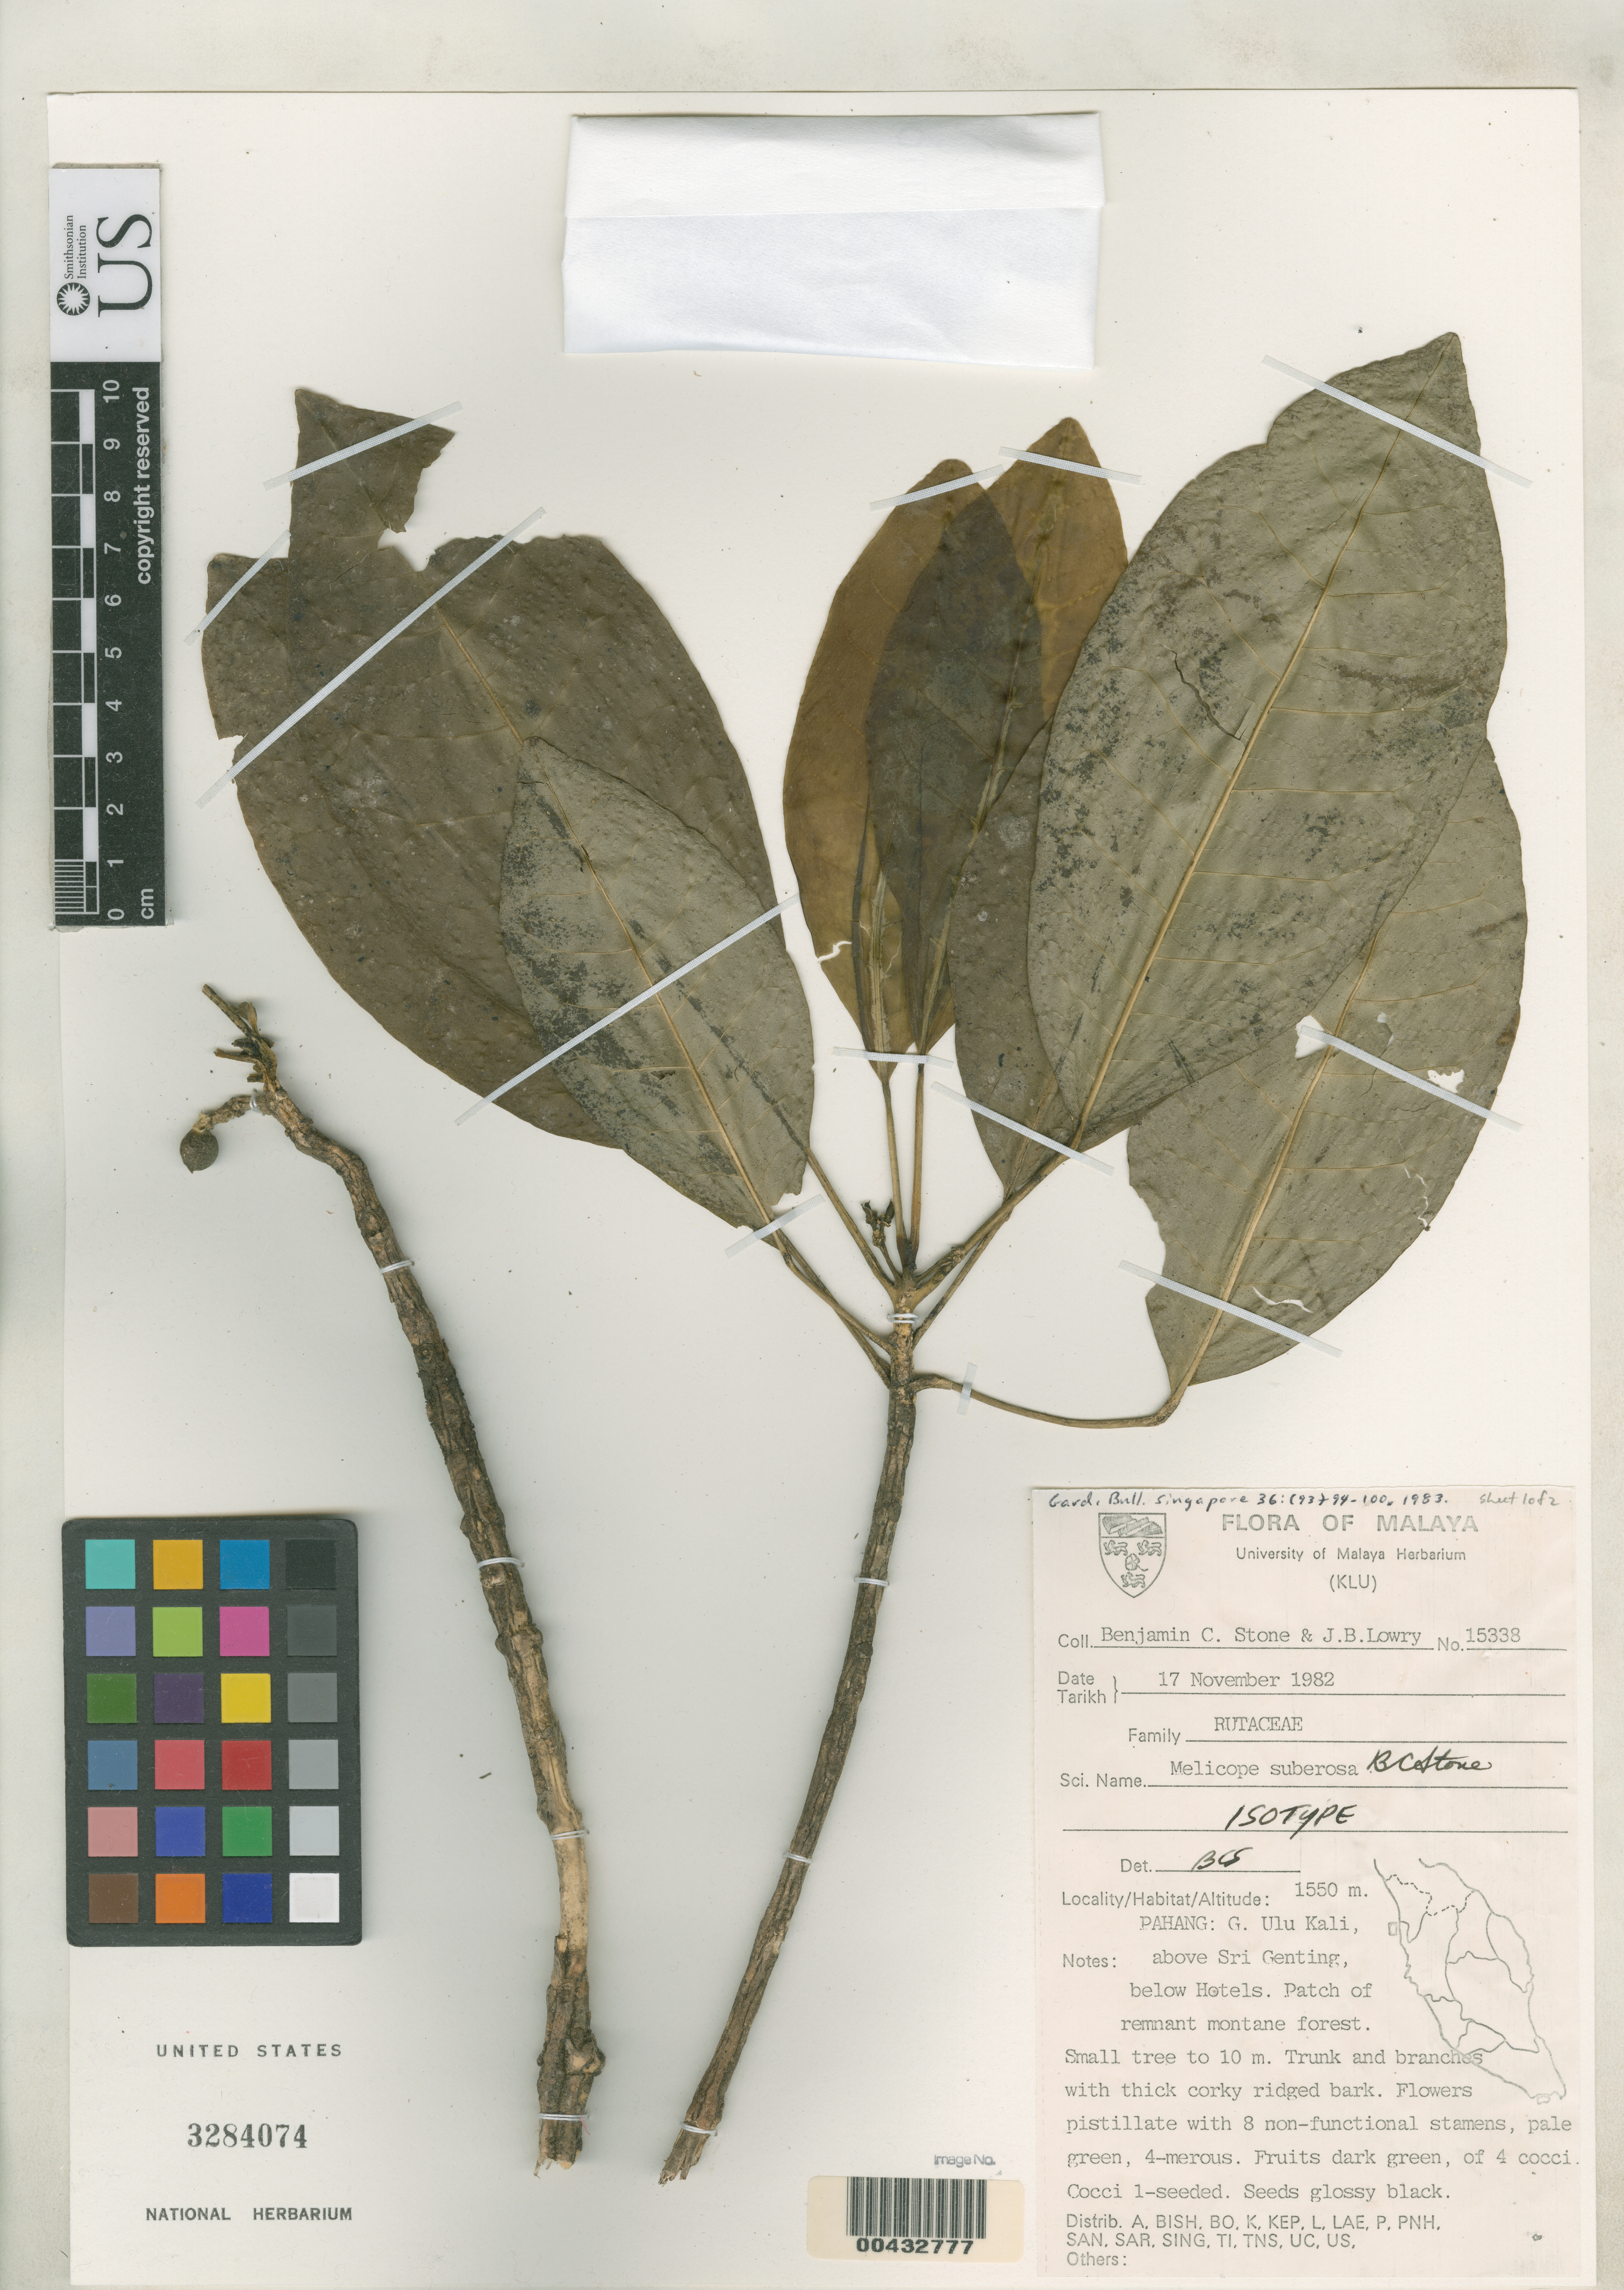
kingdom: Plantae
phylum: Tracheophyta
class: Magnoliopsida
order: Sapindales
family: Rutaceae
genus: Melicope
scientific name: Melicope suberosa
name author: B.C. Stone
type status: Isotype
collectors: B. C. Stone & J. Lowry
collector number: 15338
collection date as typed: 17 Nov 1982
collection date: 1982-11-17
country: Malaysia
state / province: Pahang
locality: G. Uli Kali, above Sri Genting, below hotels. [Malay Peninsula]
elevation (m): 1550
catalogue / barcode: US 3284074